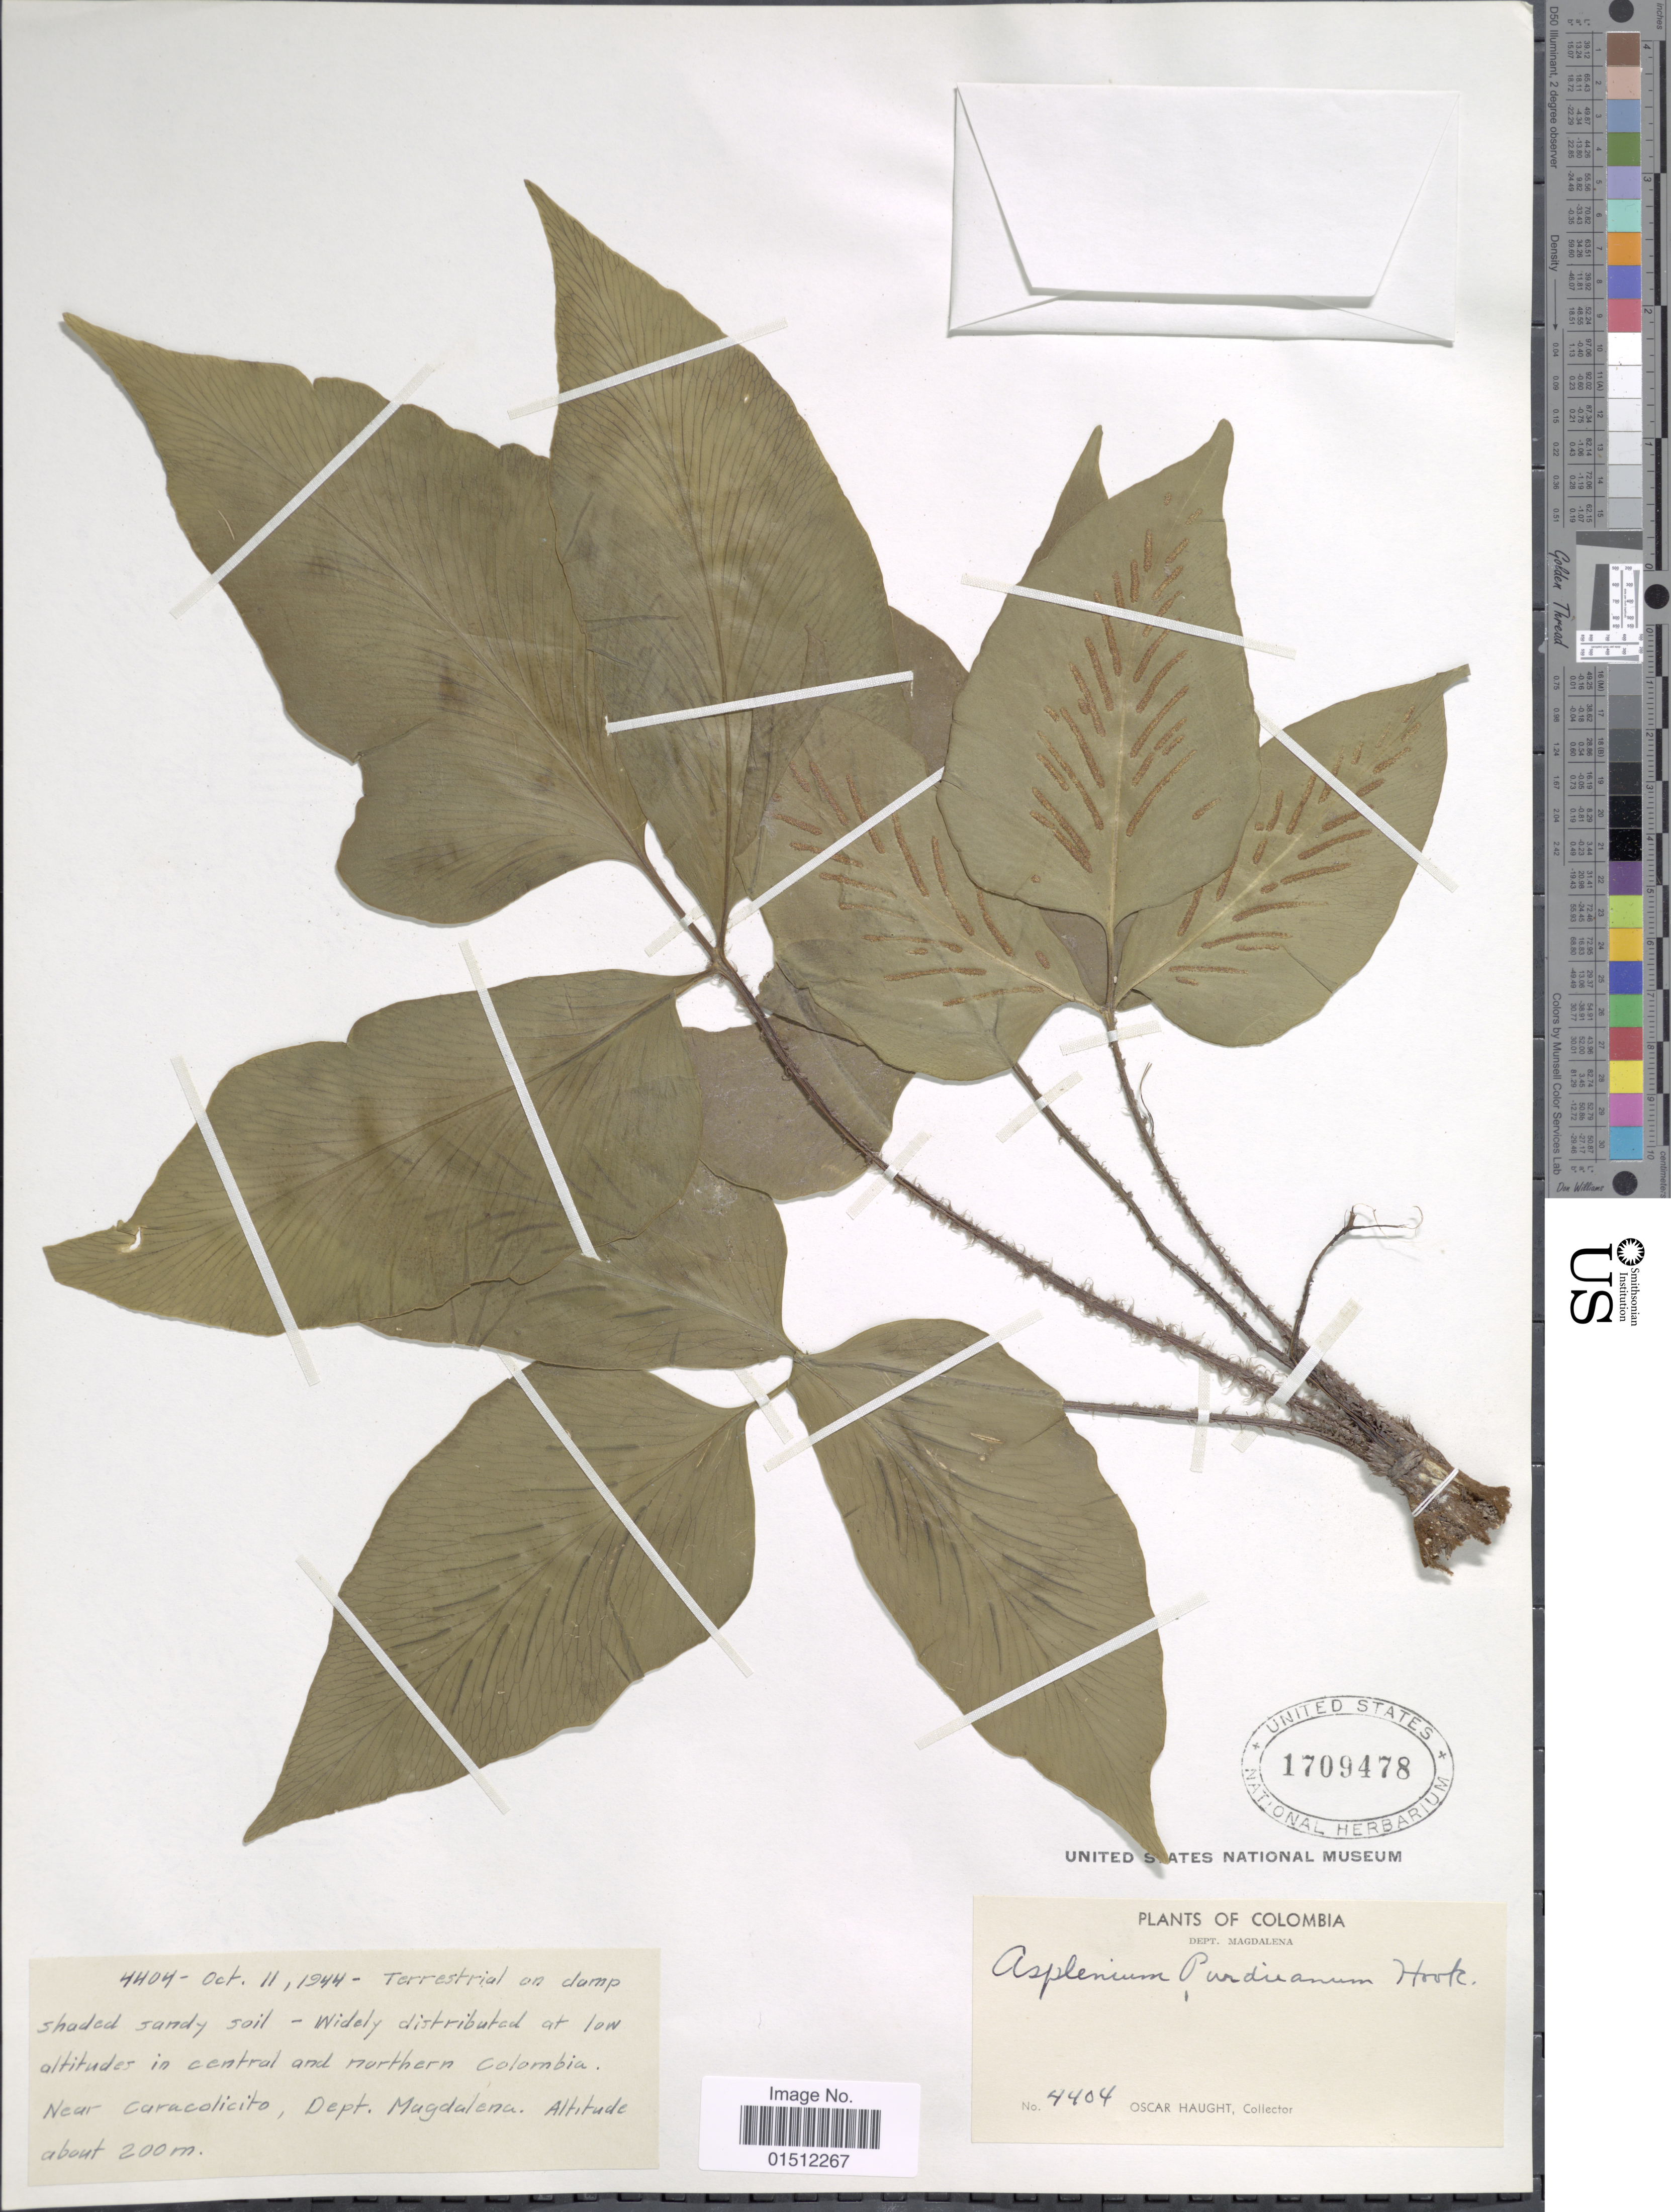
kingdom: Plantae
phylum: Tracheophyta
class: Polypodiopsida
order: Polypodiales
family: Aspleniaceae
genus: Asplenium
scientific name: Asplenium purdieanum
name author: Hook.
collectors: O. L. Haught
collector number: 4404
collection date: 1944-10-11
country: Colombia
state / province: Magdalena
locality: In central and northern Colombia. Near Caracolicito, Dept. Magdalena.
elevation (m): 200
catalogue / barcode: US 1709478